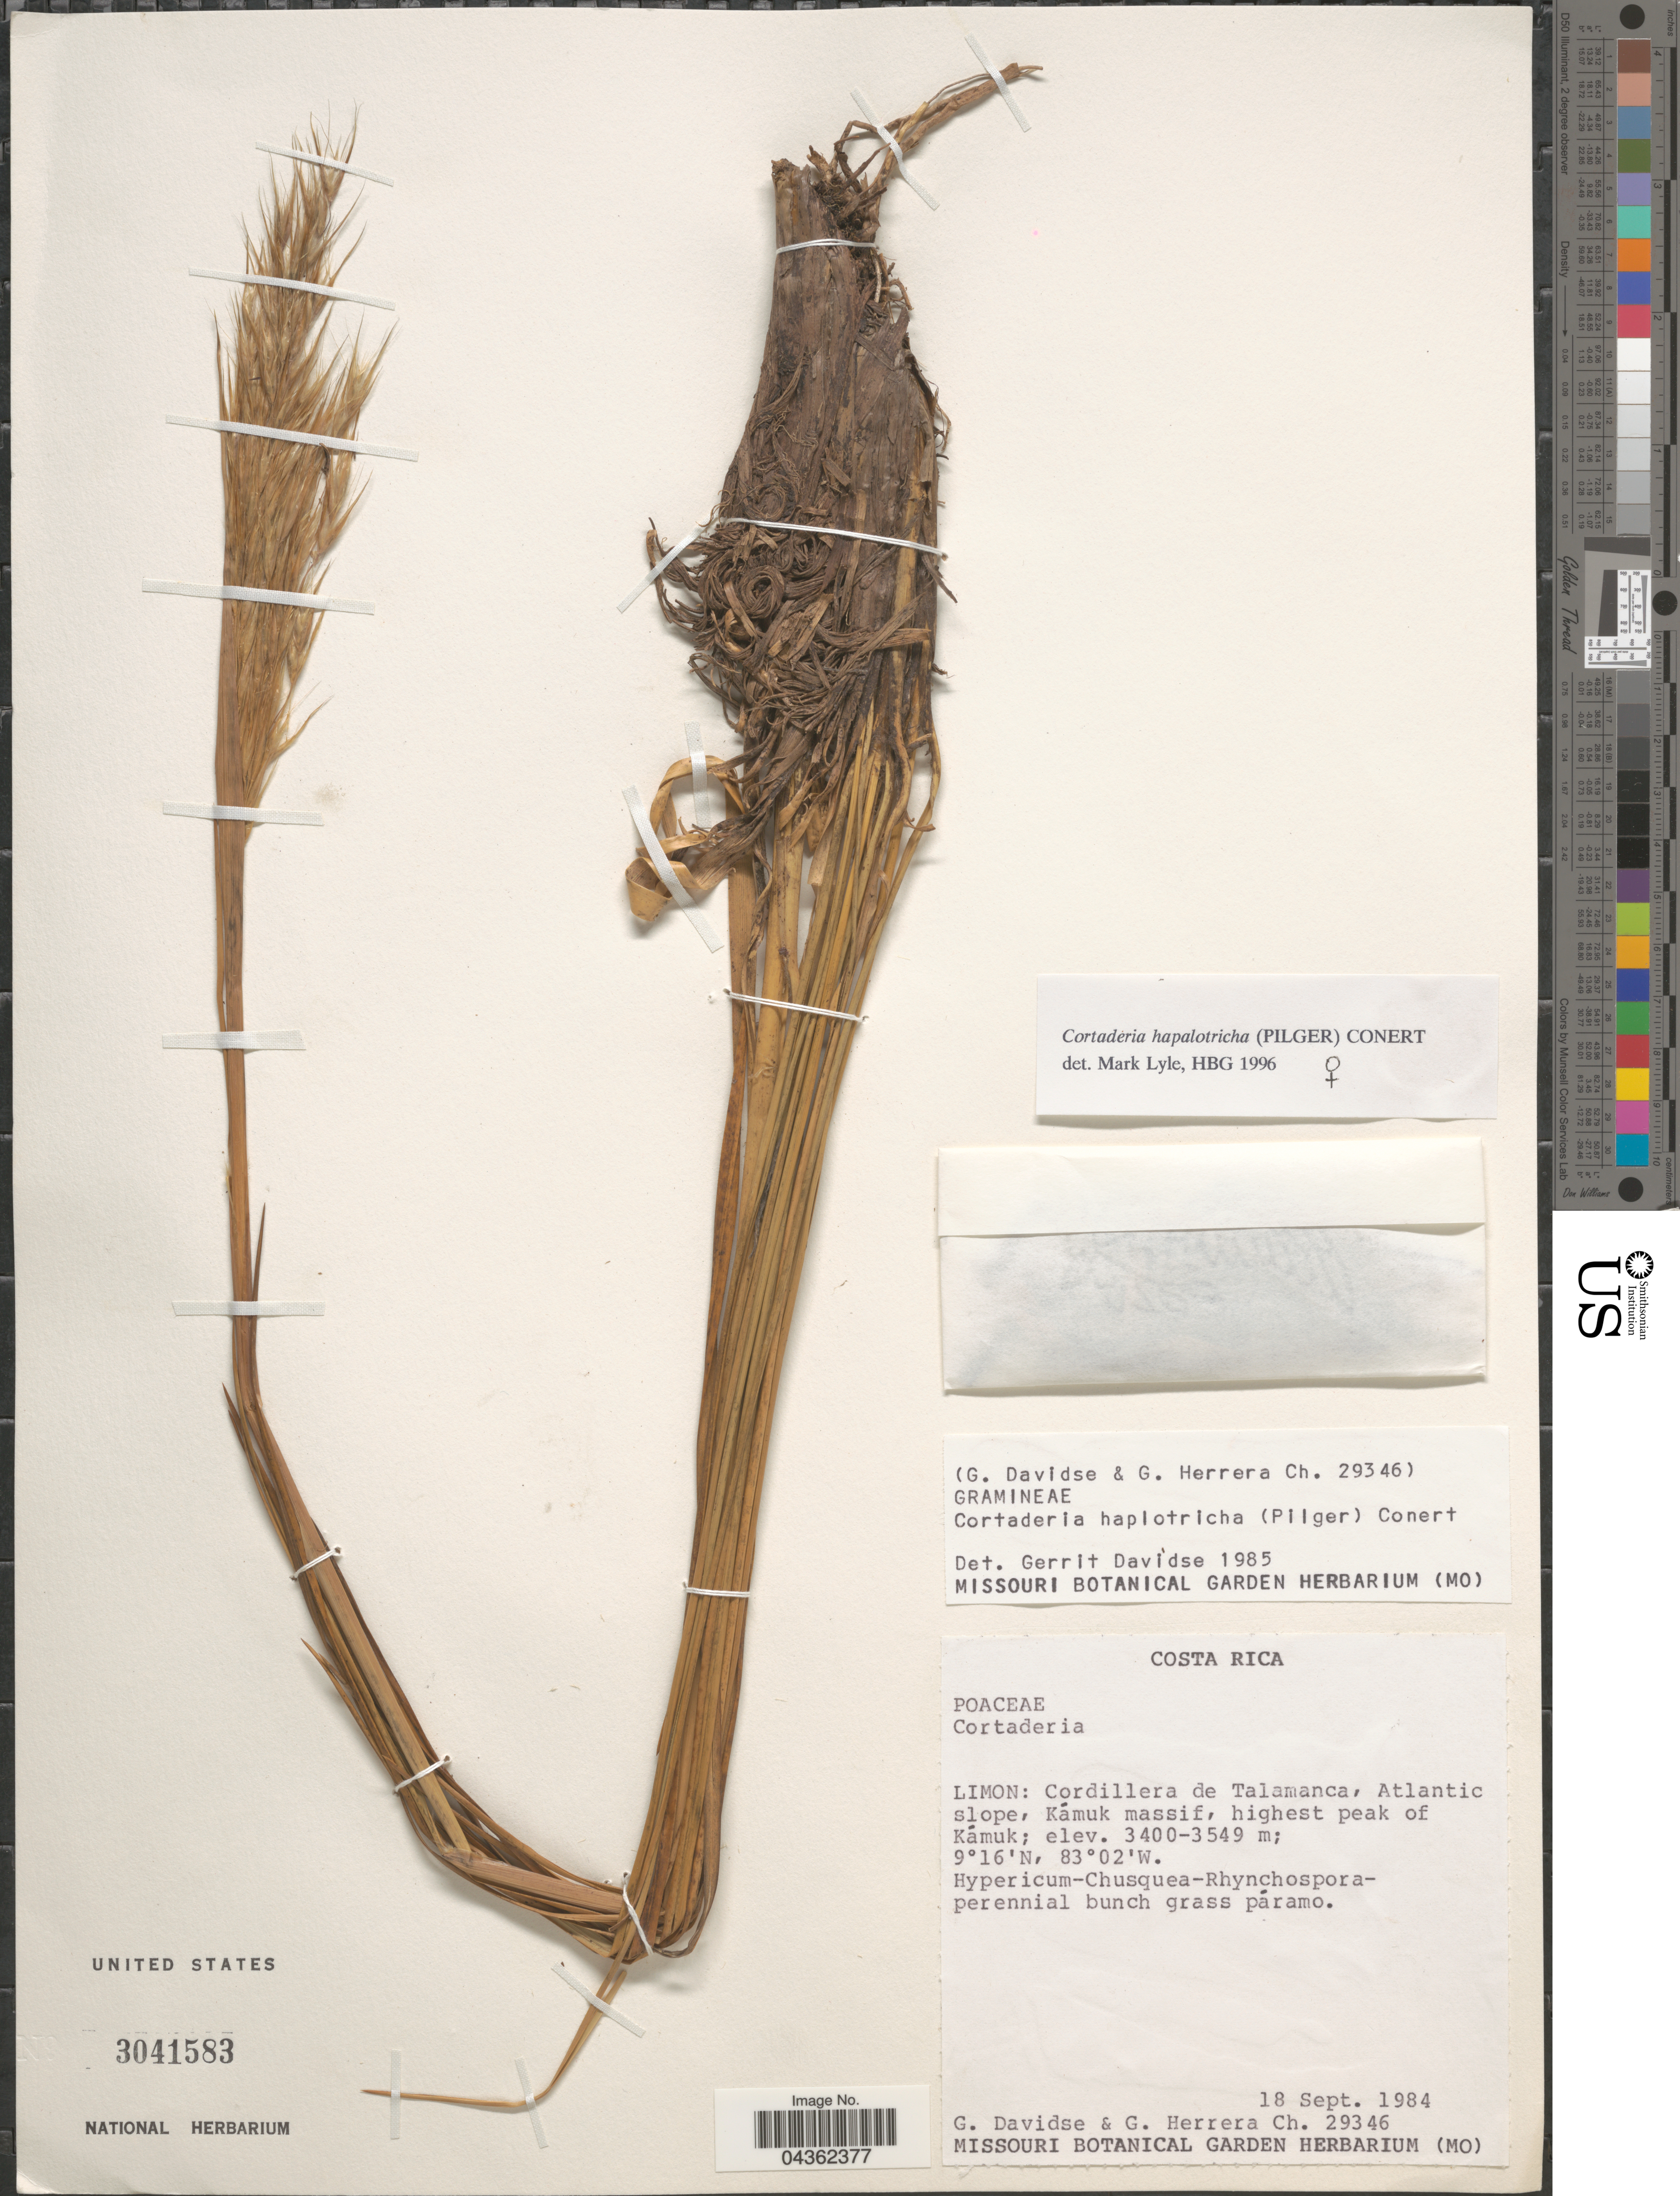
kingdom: Plantae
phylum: Tracheophyta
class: Liliopsida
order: Poales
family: Poaceae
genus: Cortaderia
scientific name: Cortaderia hapalotricha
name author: (Pilg.) Conert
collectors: G. Davidse & G. Herrera Ch.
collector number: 29346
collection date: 1984-09-18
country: Costa Rica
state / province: Limón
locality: Cordillera de Talamanca, Atlantic slope, Kámuk massif, highest peak of Kámuk.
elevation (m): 3400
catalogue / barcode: US 3041583